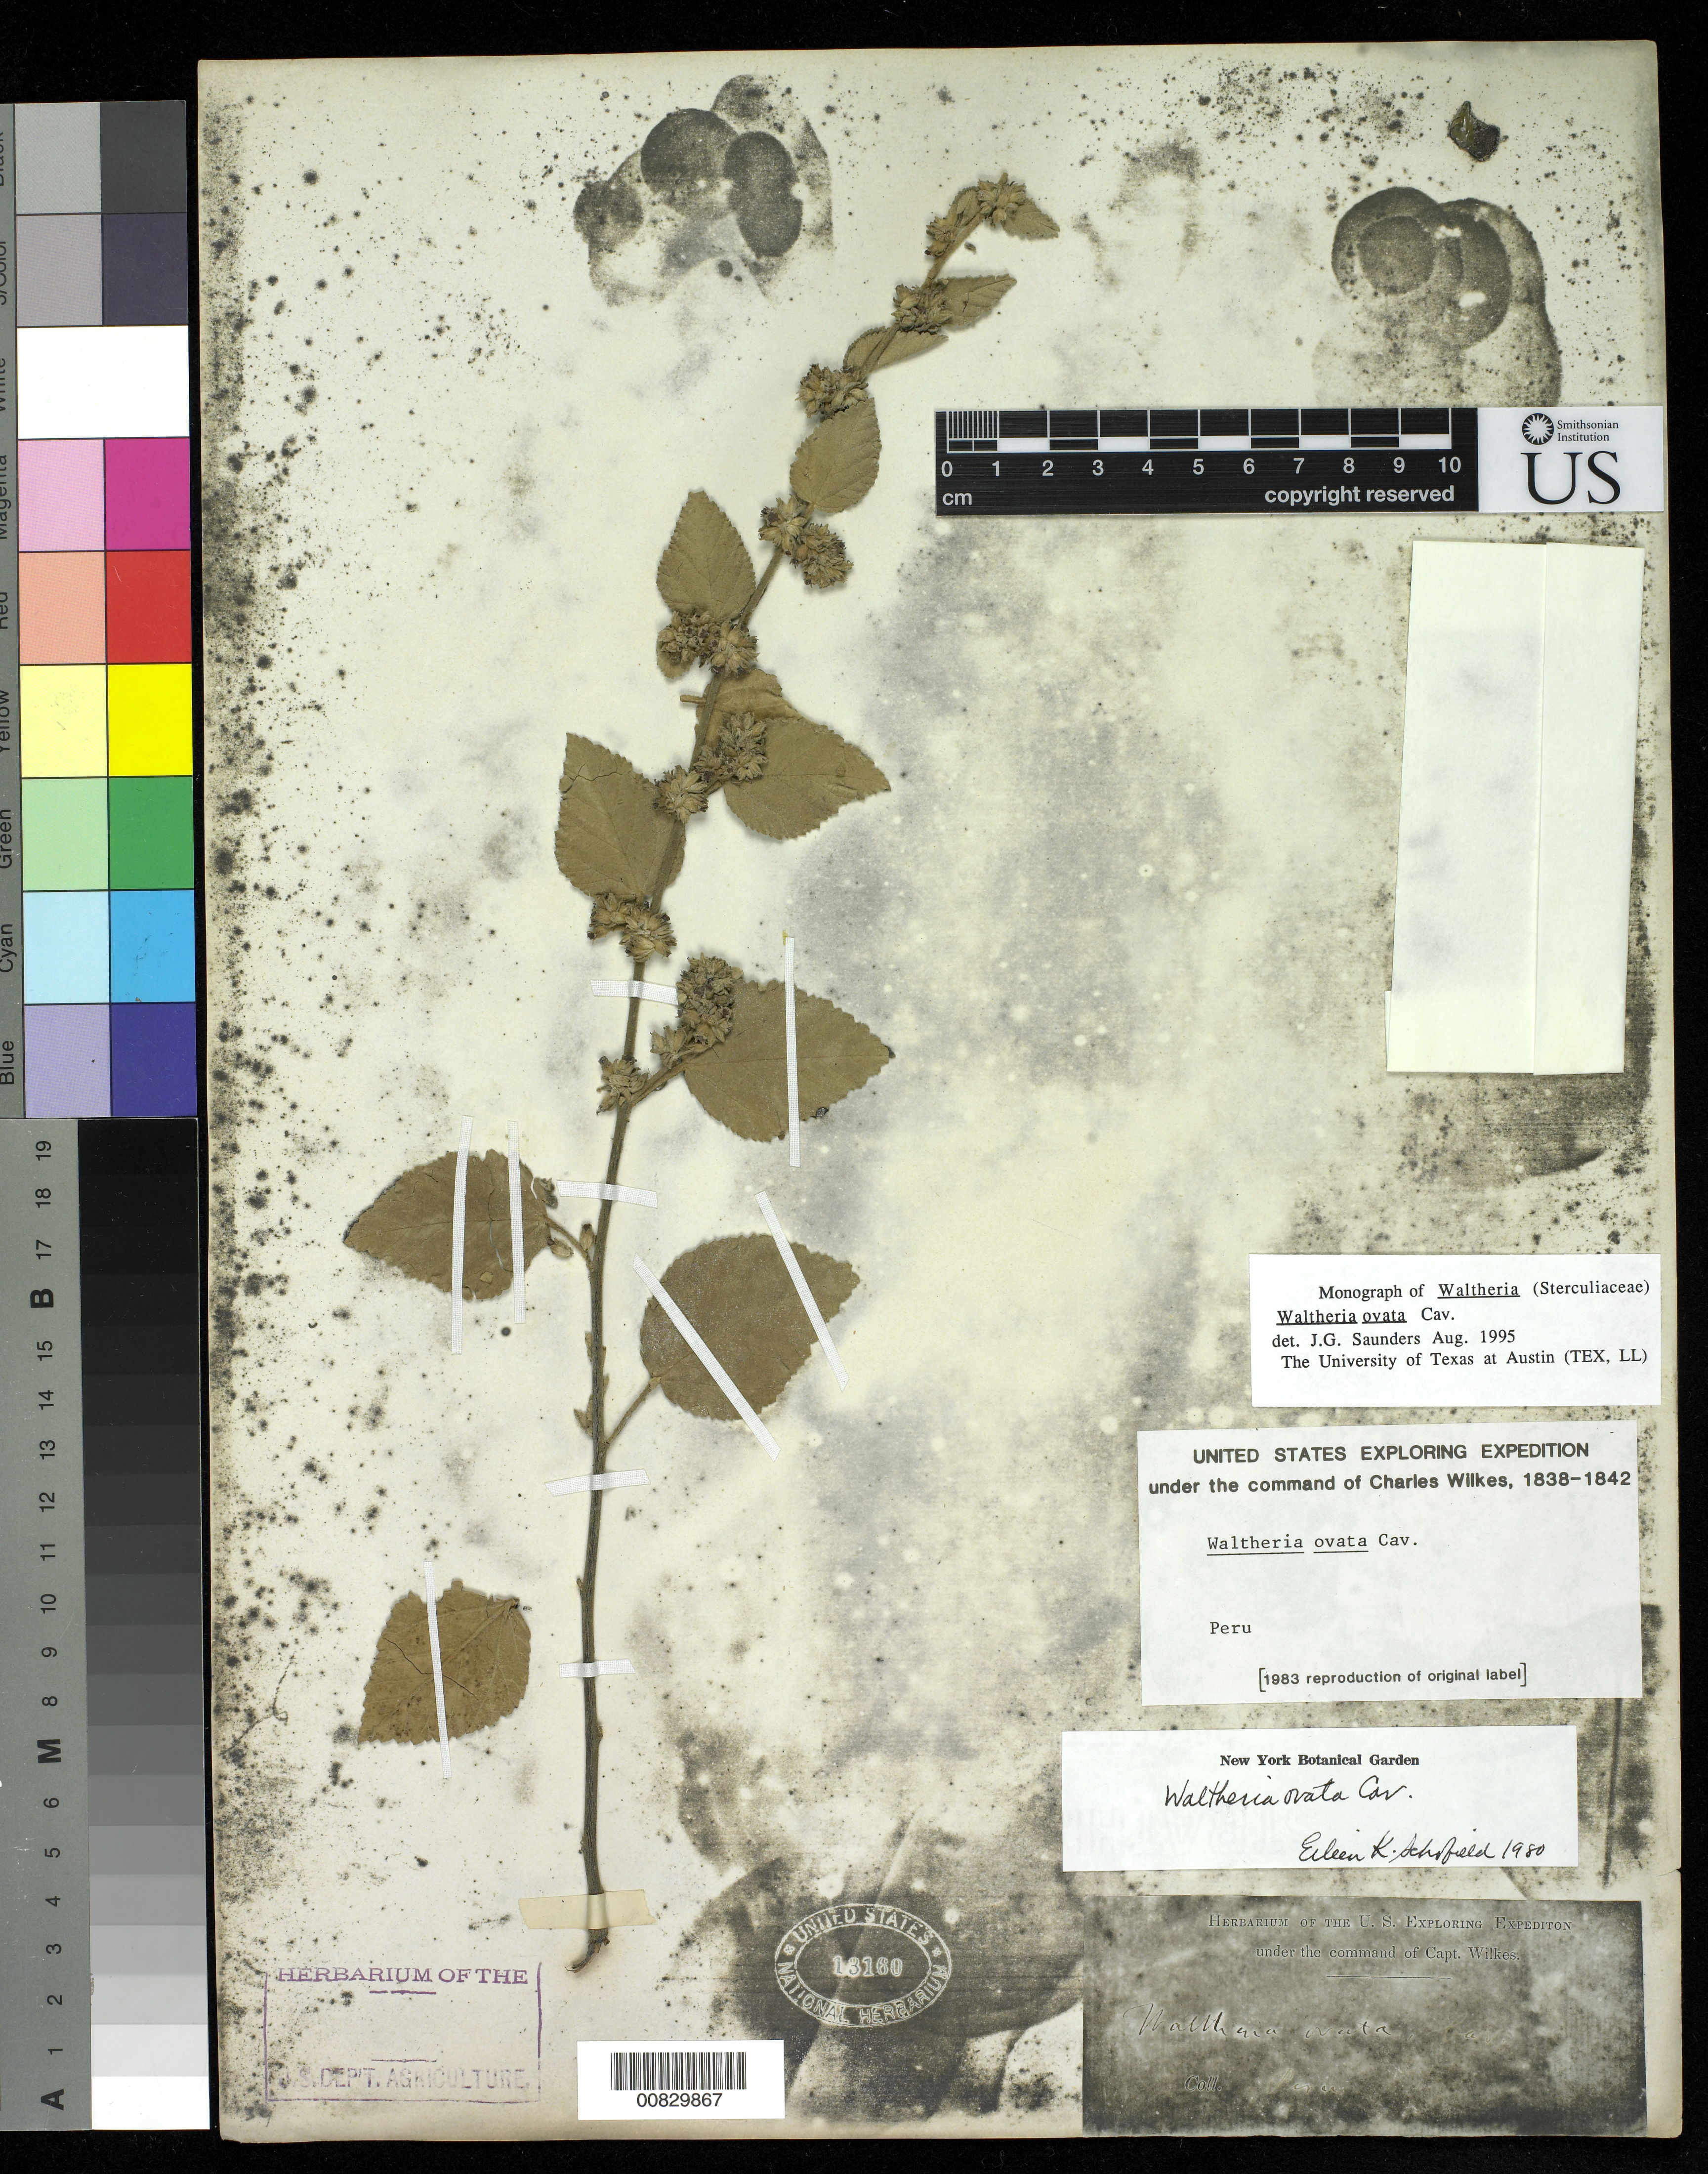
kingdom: Plantae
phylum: Tracheophyta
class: Magnoliopsida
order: Malvales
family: Malvaceae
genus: Waltheria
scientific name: Waltheria ovata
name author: Cav.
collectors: Wilkes Explor. Exped.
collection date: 1838/1842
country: Peru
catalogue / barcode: US 13160